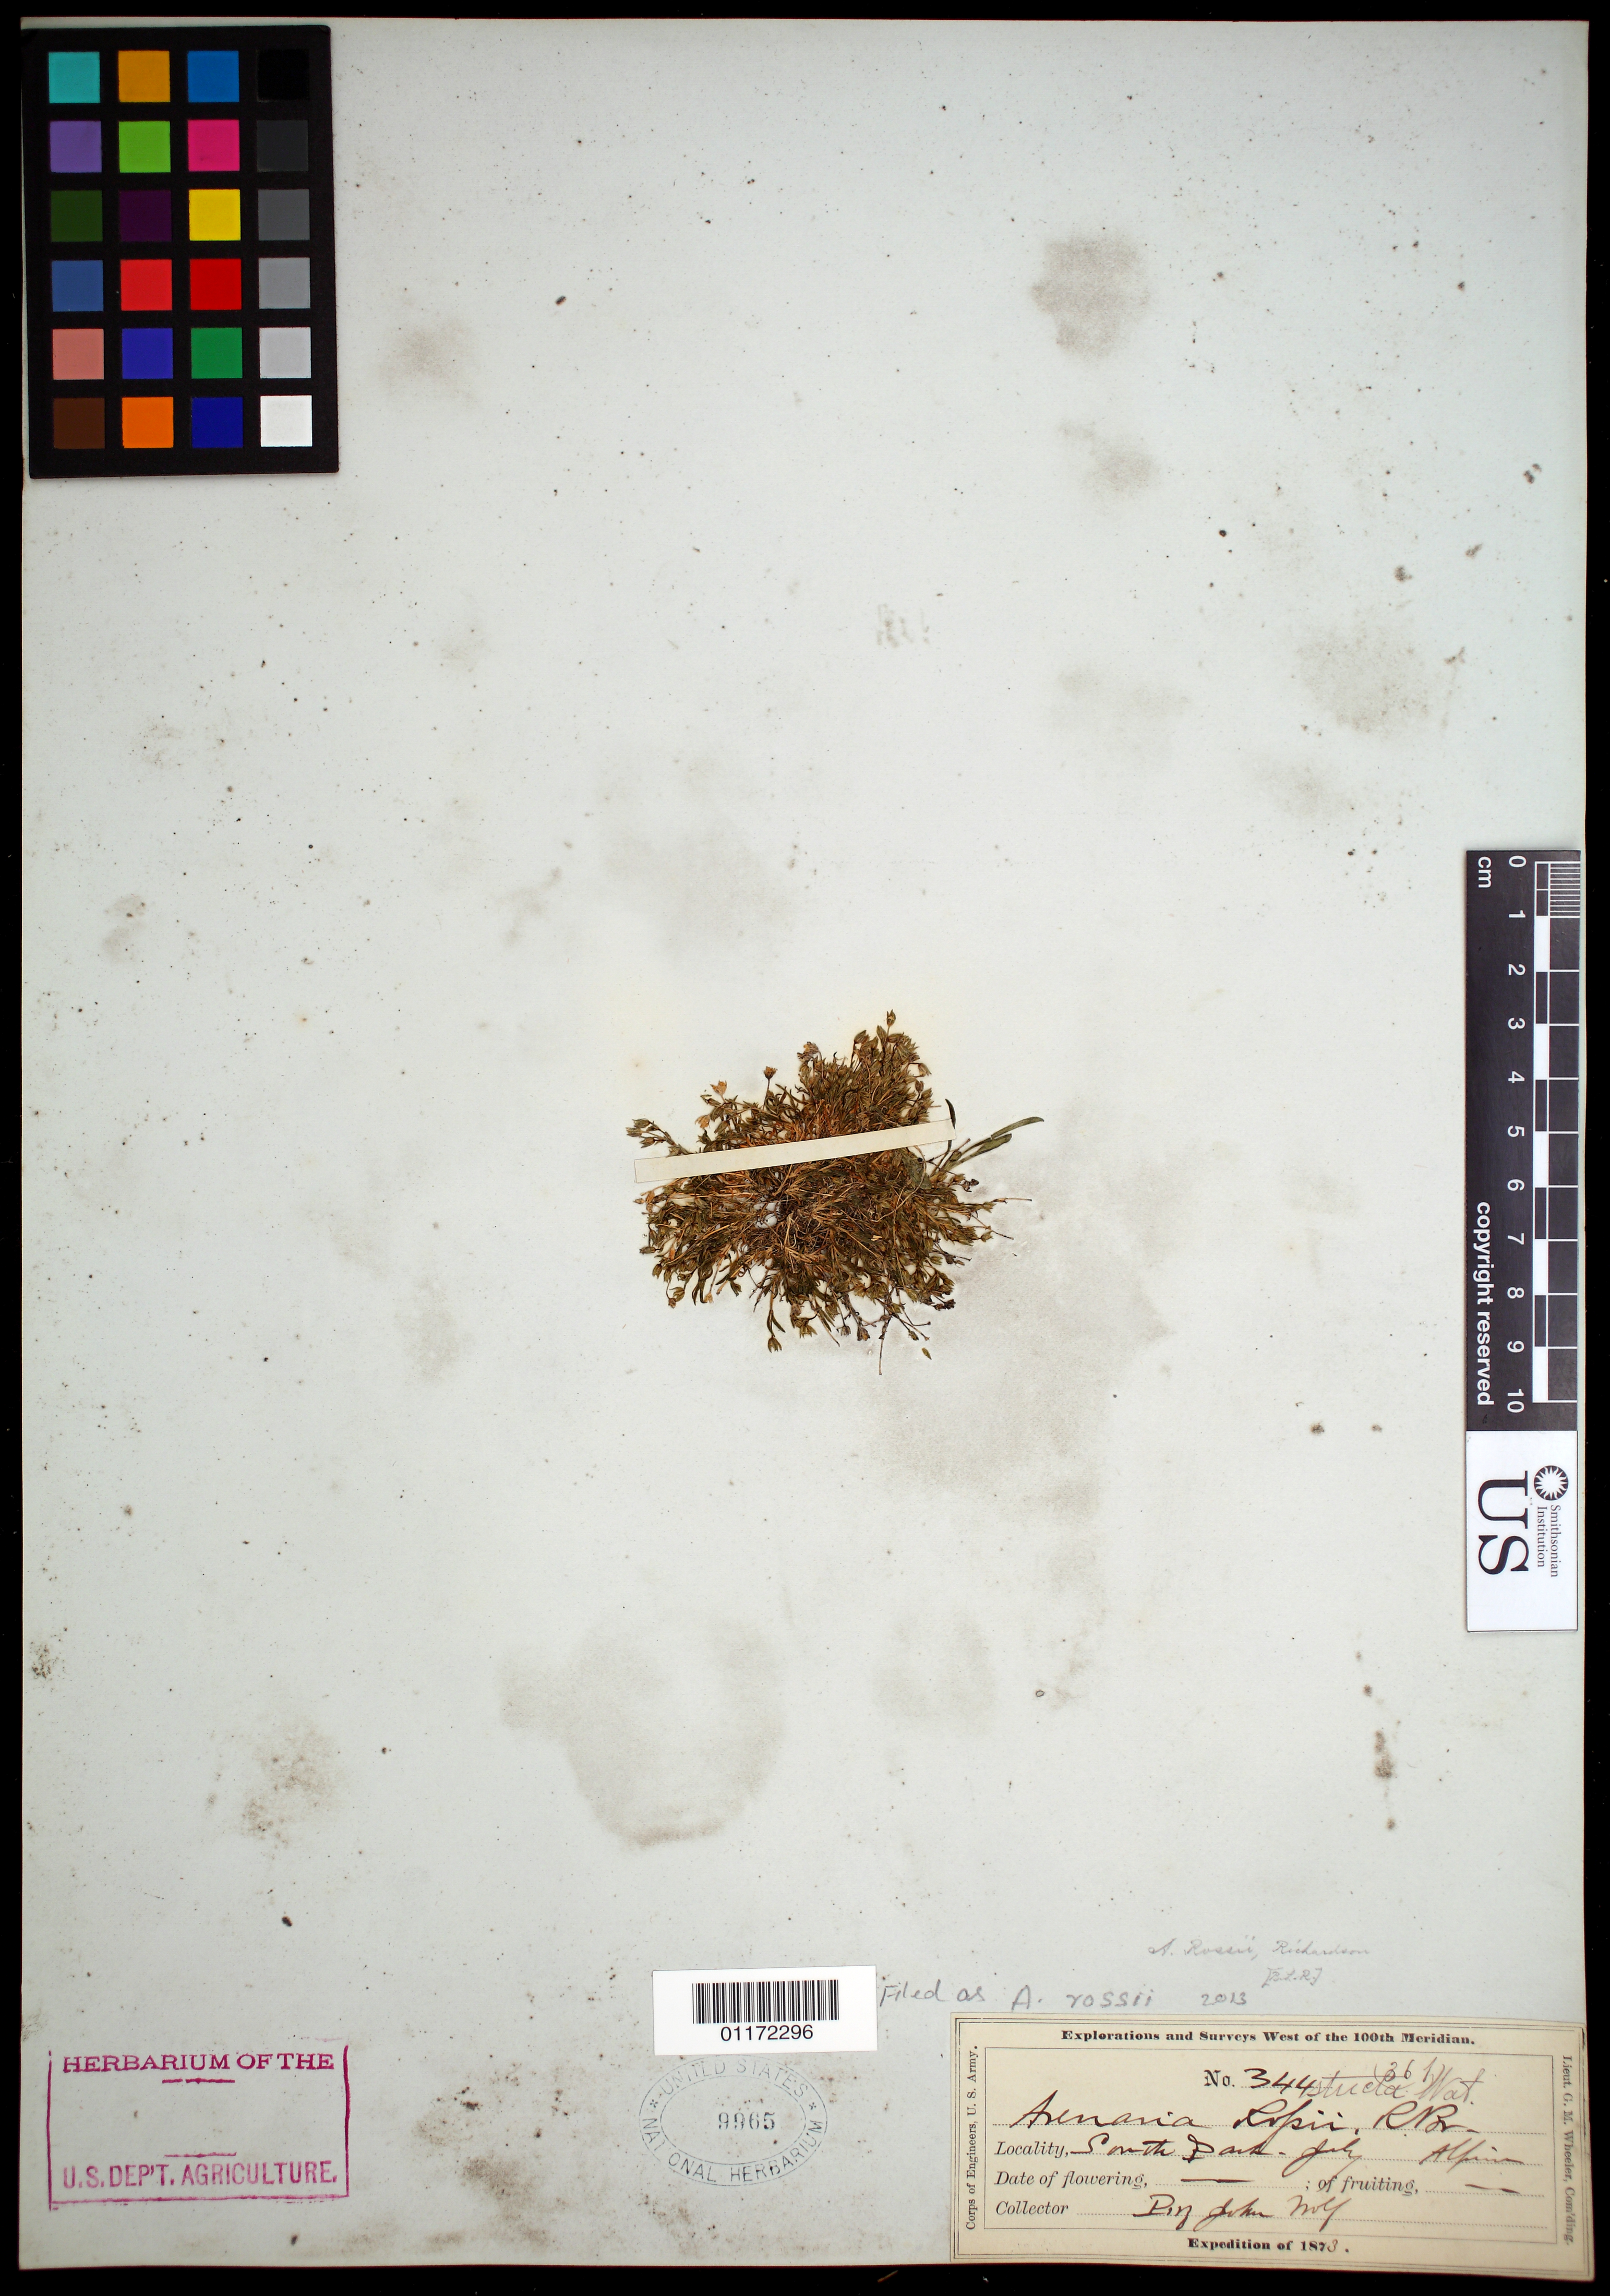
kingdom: Plantae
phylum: Tracheophyta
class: Magnoliopsida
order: Caryophyllales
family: Caryophyllaceae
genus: Arenaria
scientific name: Arenaria rossii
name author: R. Br. ex Richardson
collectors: J. Wolf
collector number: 344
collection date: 1873-07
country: United States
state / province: Colorado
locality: South Park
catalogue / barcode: US 9965